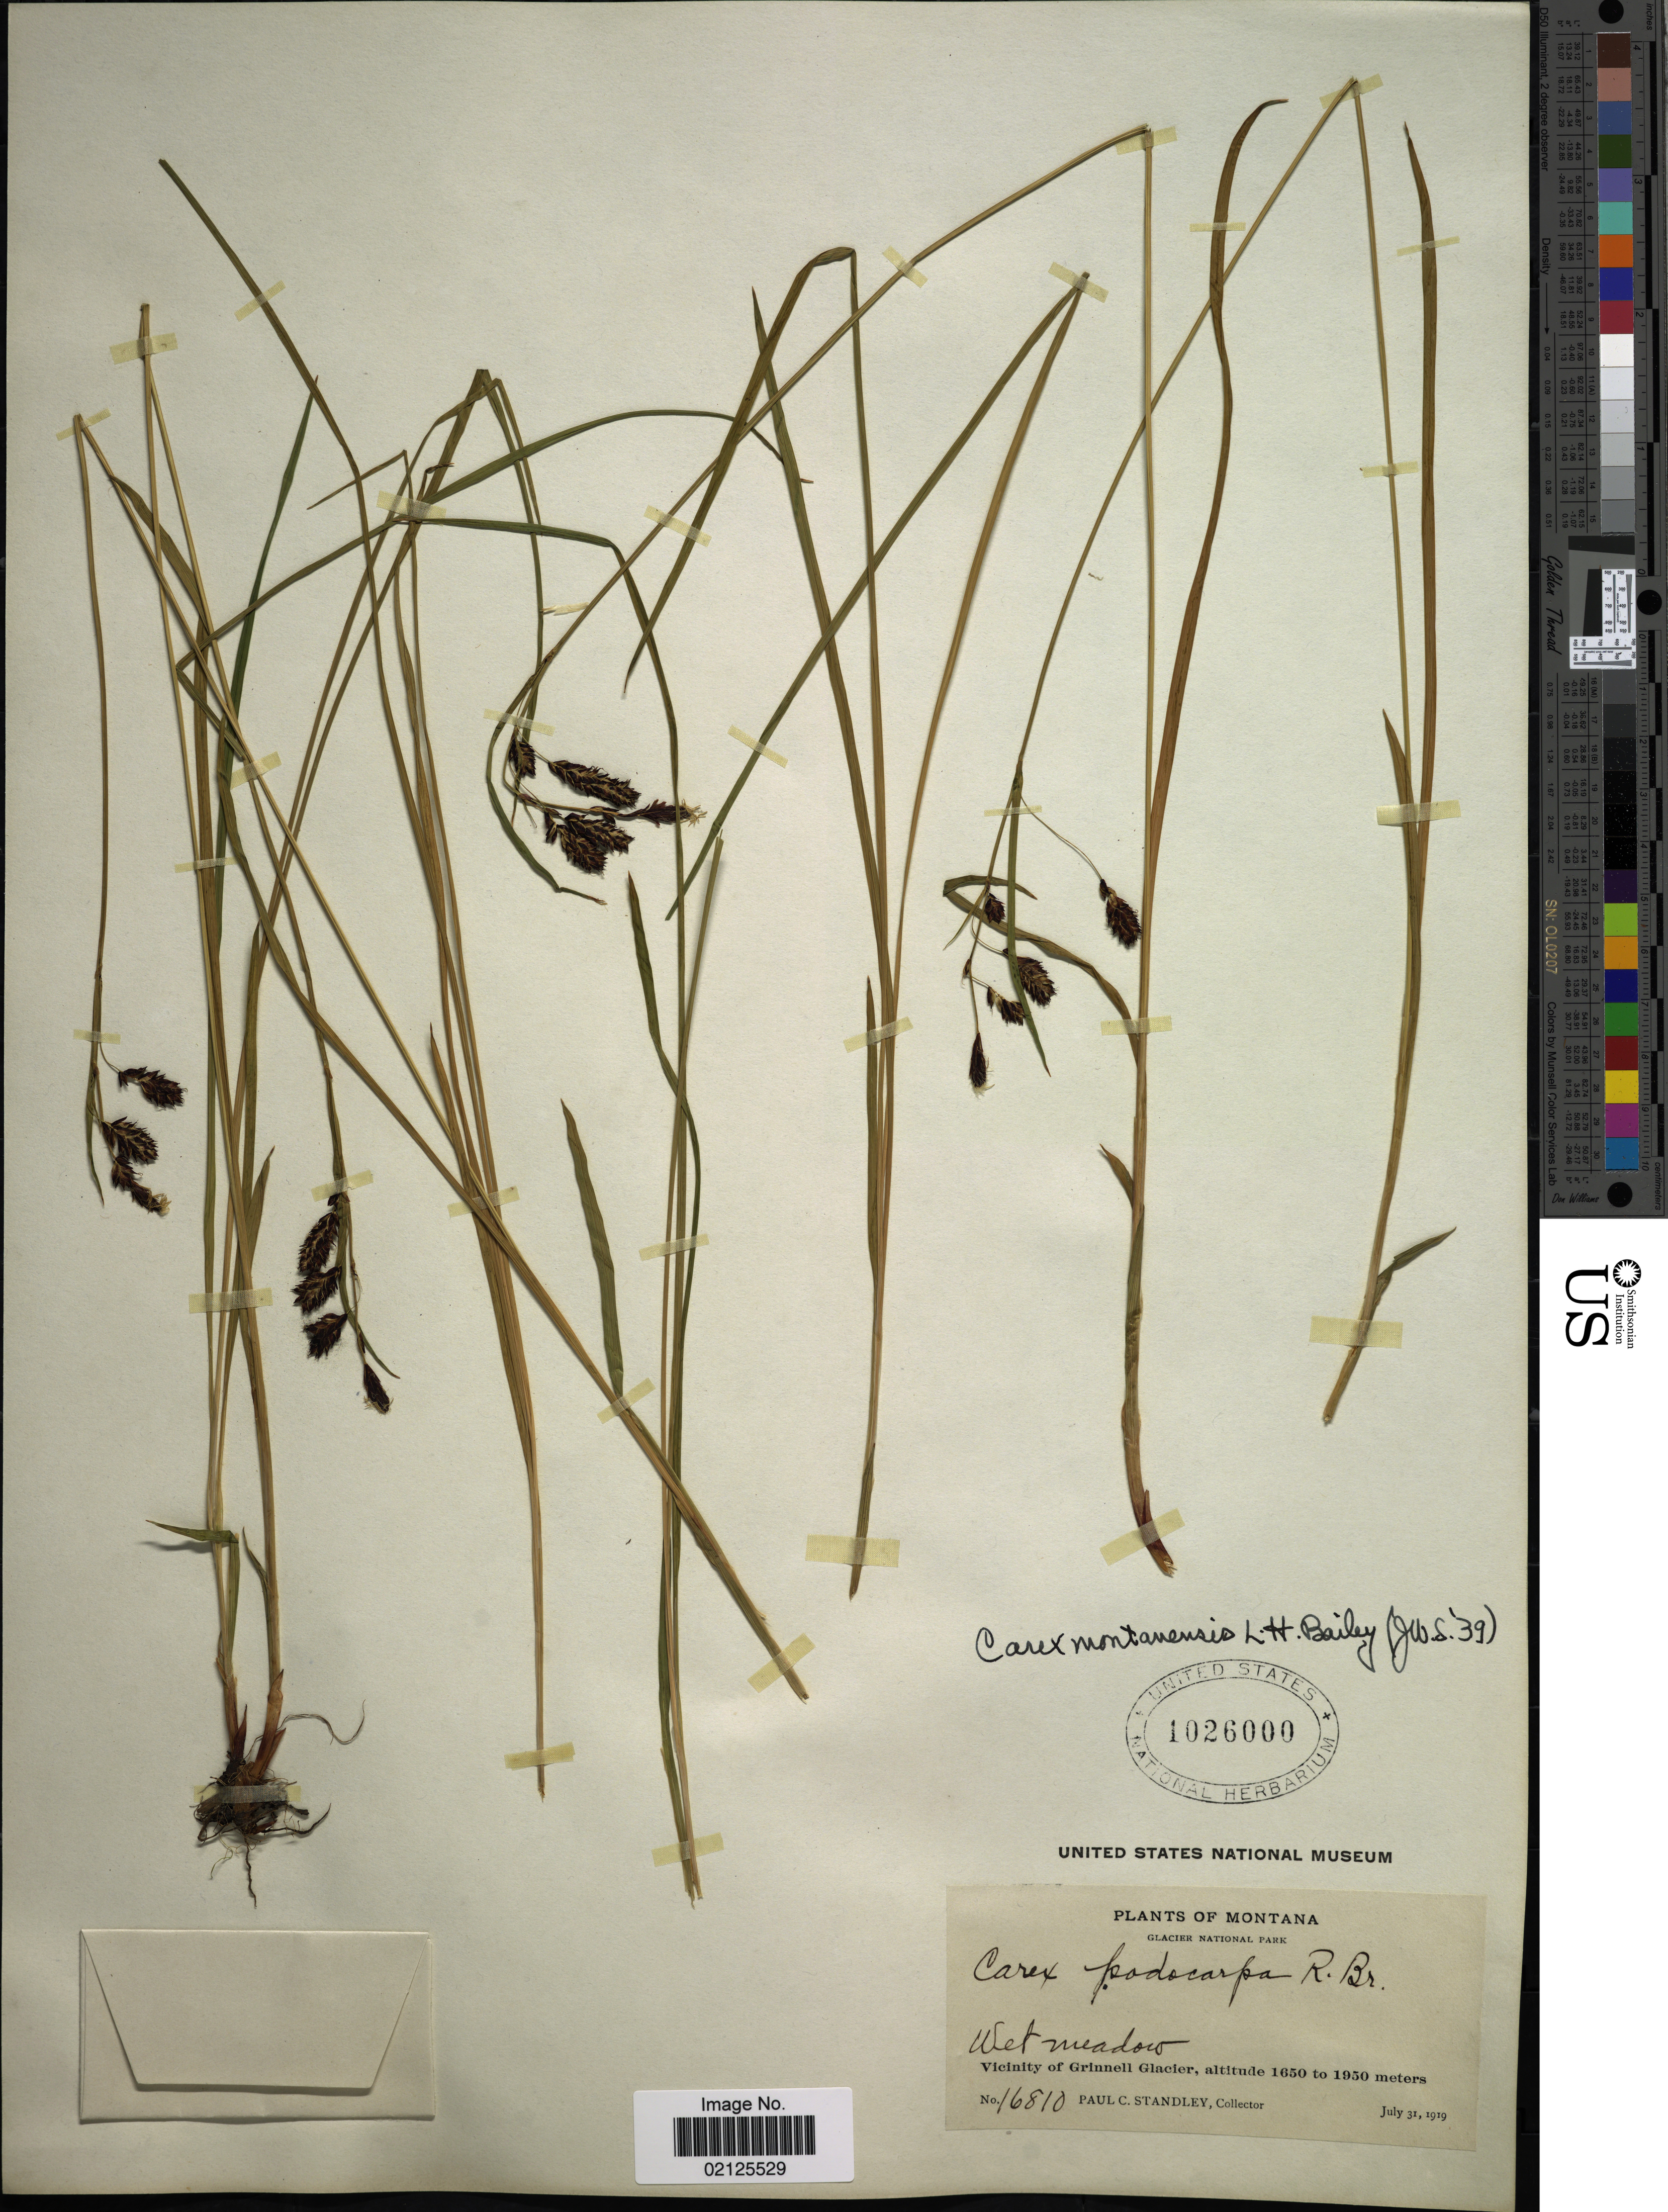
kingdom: Plantae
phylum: Tracheophyta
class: Liliopsida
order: Poales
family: Cyperaceae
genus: Carex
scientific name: Carex podocarpa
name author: R. Br.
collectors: P. C. Standley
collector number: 16810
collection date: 1919-07-31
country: United States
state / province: Montana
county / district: Glacier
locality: Glacier National Park, Wet meadow, Vicinity of Grinnell Glacier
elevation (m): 1650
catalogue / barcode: US 1026000